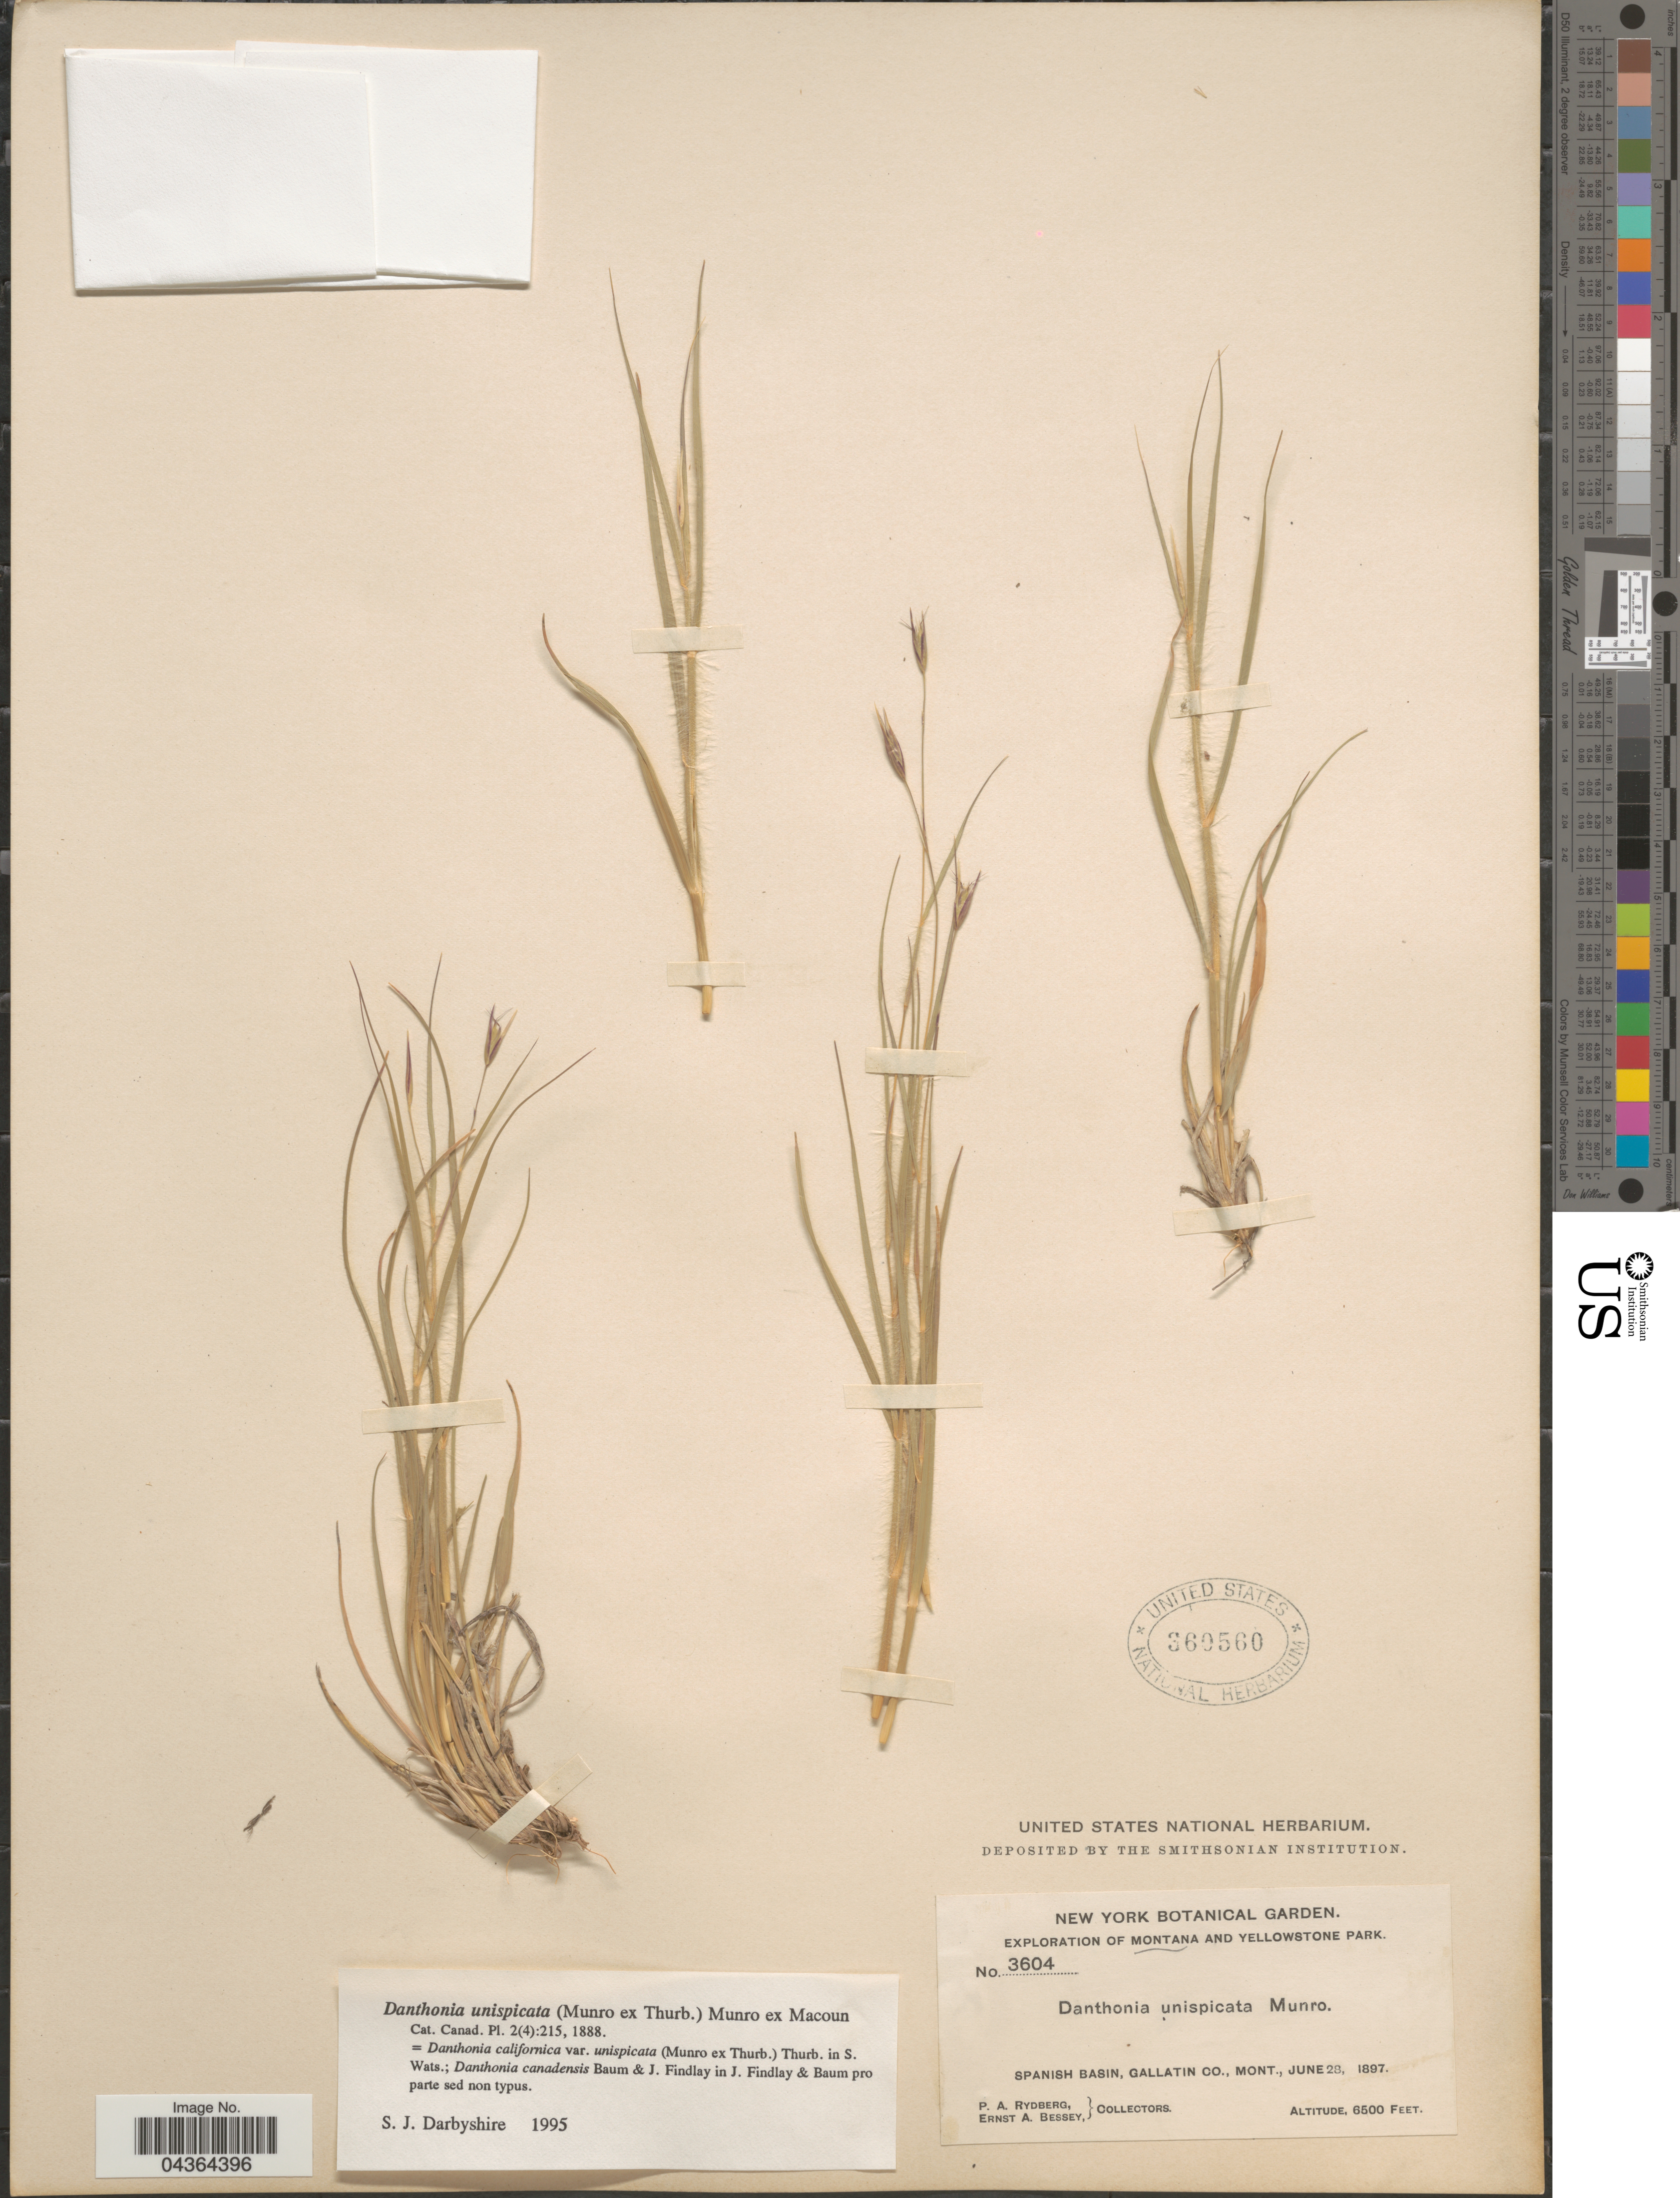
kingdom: Plantae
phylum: Tracheophyta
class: Liliopsida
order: Poales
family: Poaceae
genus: Danthonia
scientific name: Danthonia unispicata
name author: (Thurb.) Munro ex Macoun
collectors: P. A. Rydberg & E. A. Bessey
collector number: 3604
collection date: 1897-06-28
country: United States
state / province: Montana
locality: Exploration of Montana and Yellowstone Park. Spanish Basin, Gallatin Co.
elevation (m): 1981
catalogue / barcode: US 360560